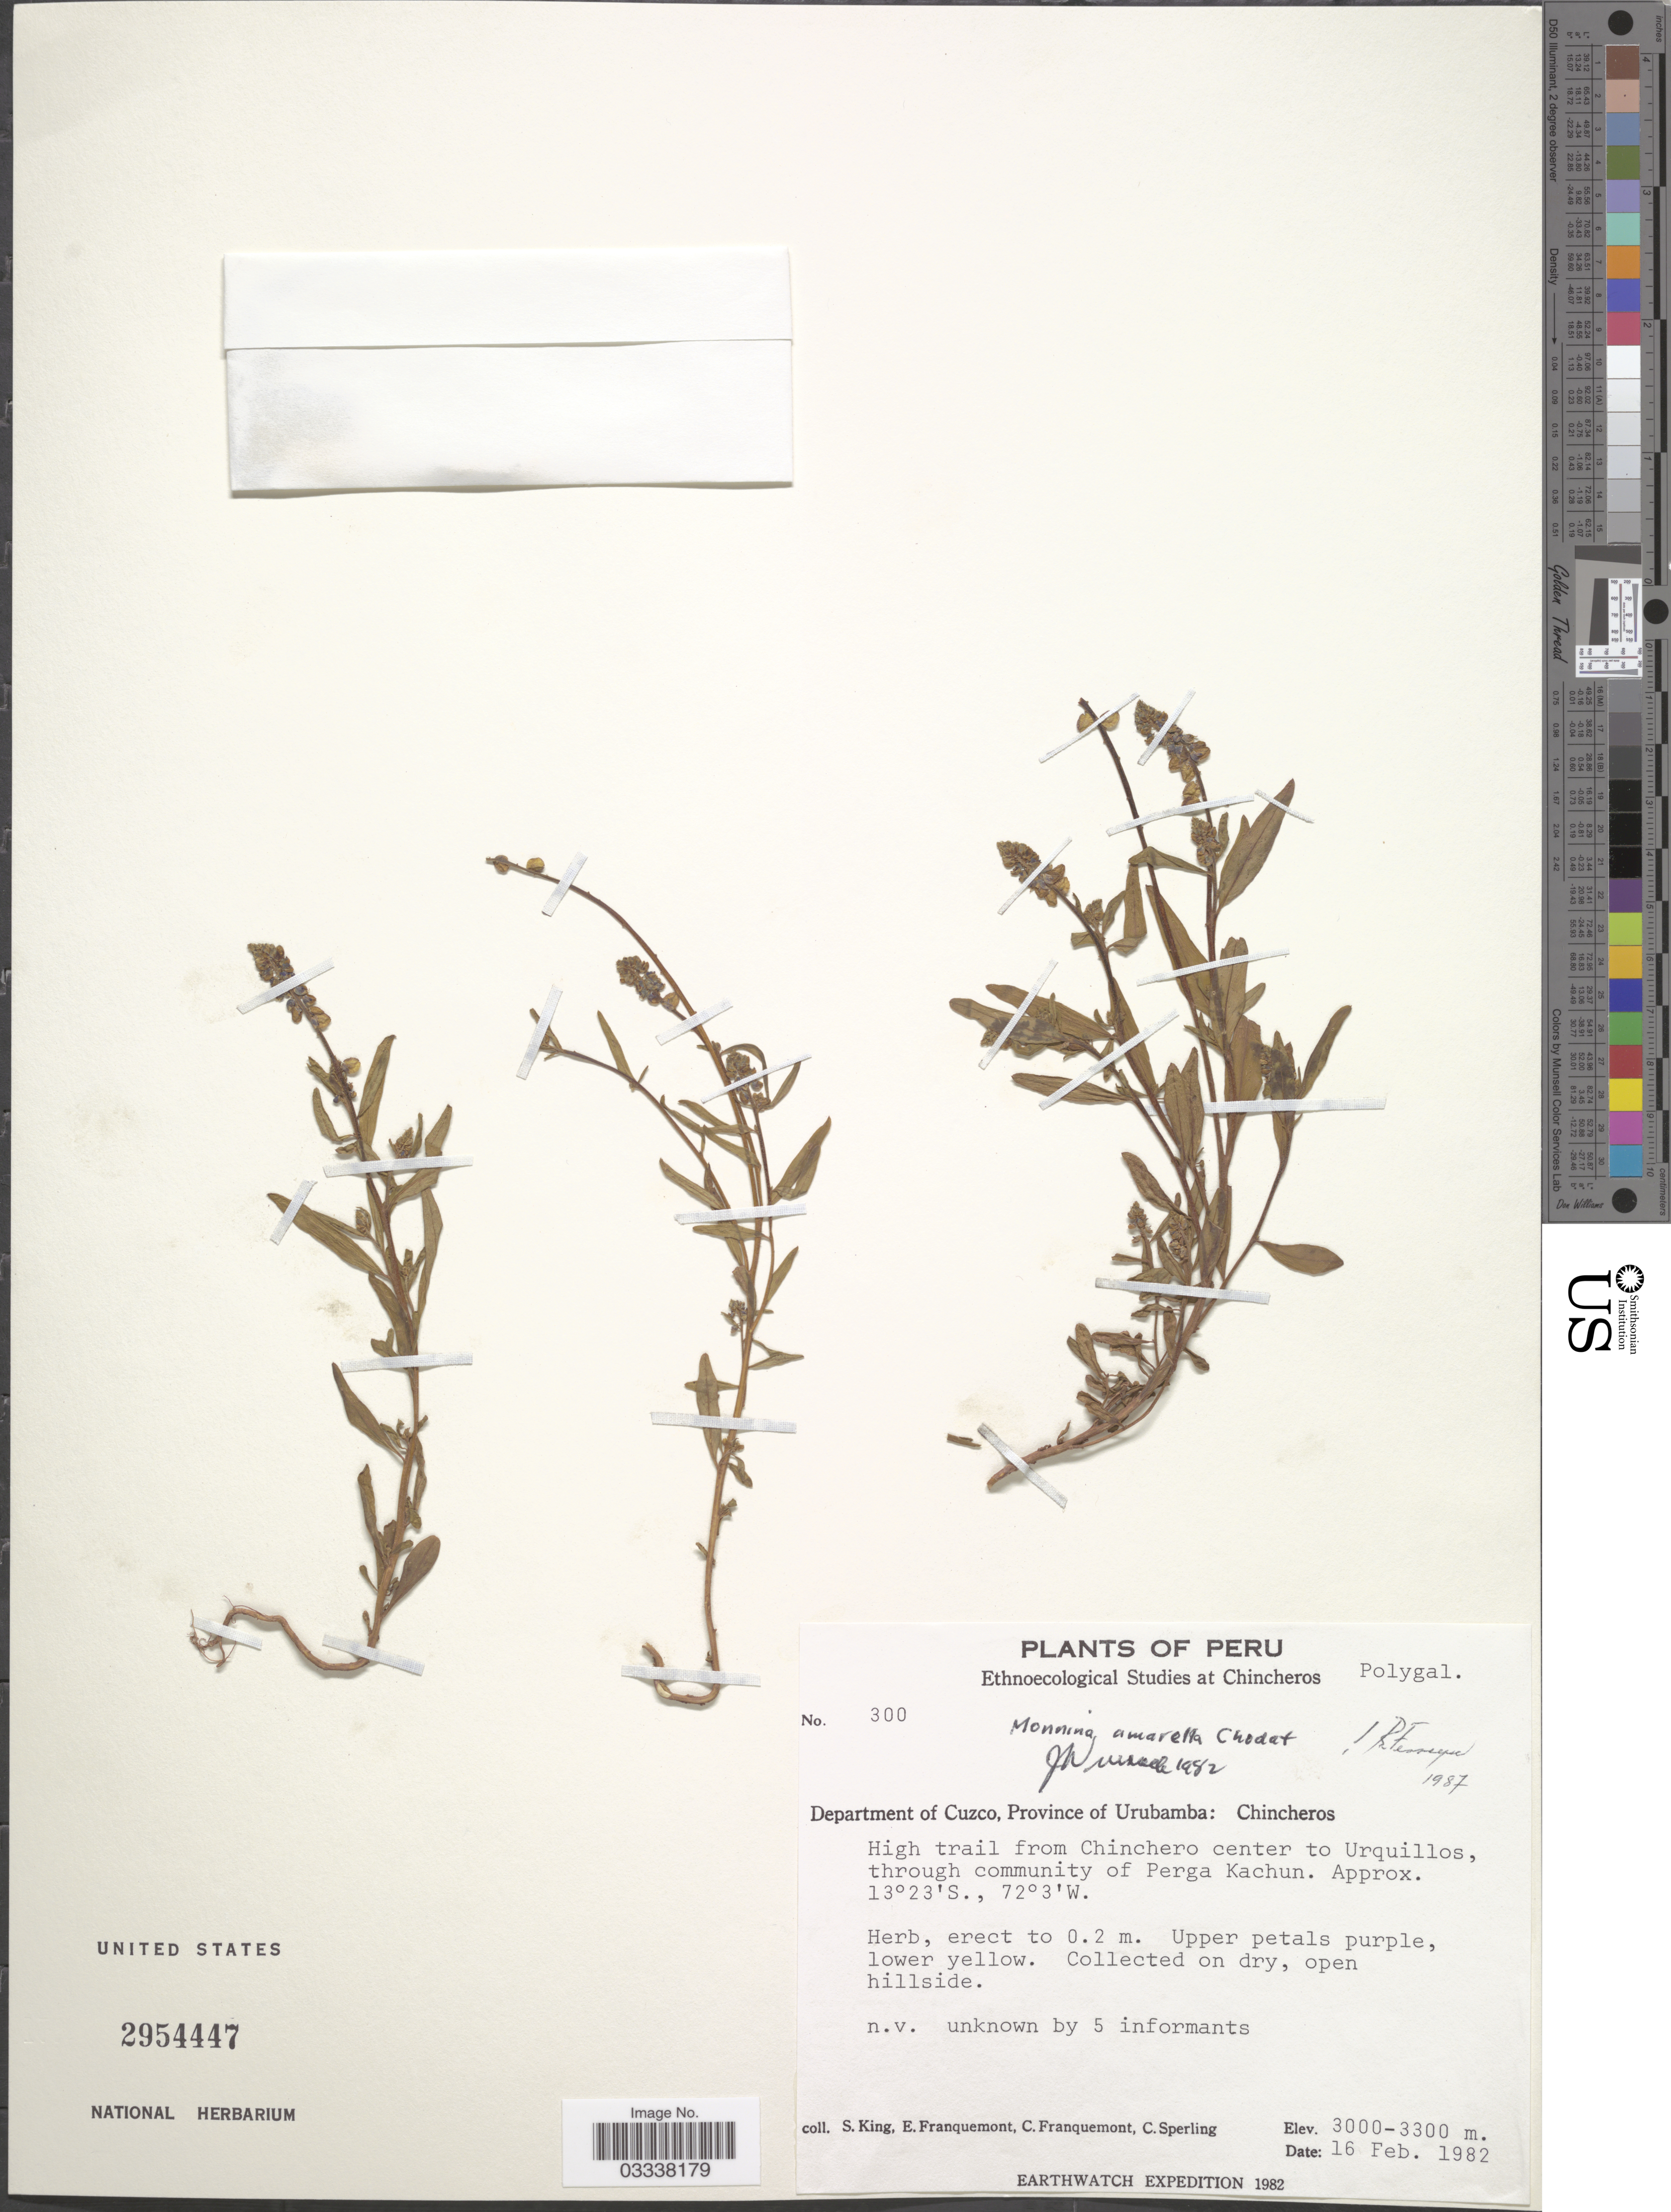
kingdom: Plantae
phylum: Tracheophyta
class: Magnoliopsida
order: Fabales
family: Polygalaceae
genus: Monnina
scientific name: Monnina amarella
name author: Chodat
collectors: S. King, E. Franquemont, C. Franquemont & C. Sperling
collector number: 300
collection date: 1982-02-16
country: Peru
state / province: Cusco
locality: Department of Cuzco, Province of Urubamba: Chincheros. High trail from Chinchero center to Urquillos, through community of Perga Kachun.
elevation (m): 3000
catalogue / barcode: US 2954447